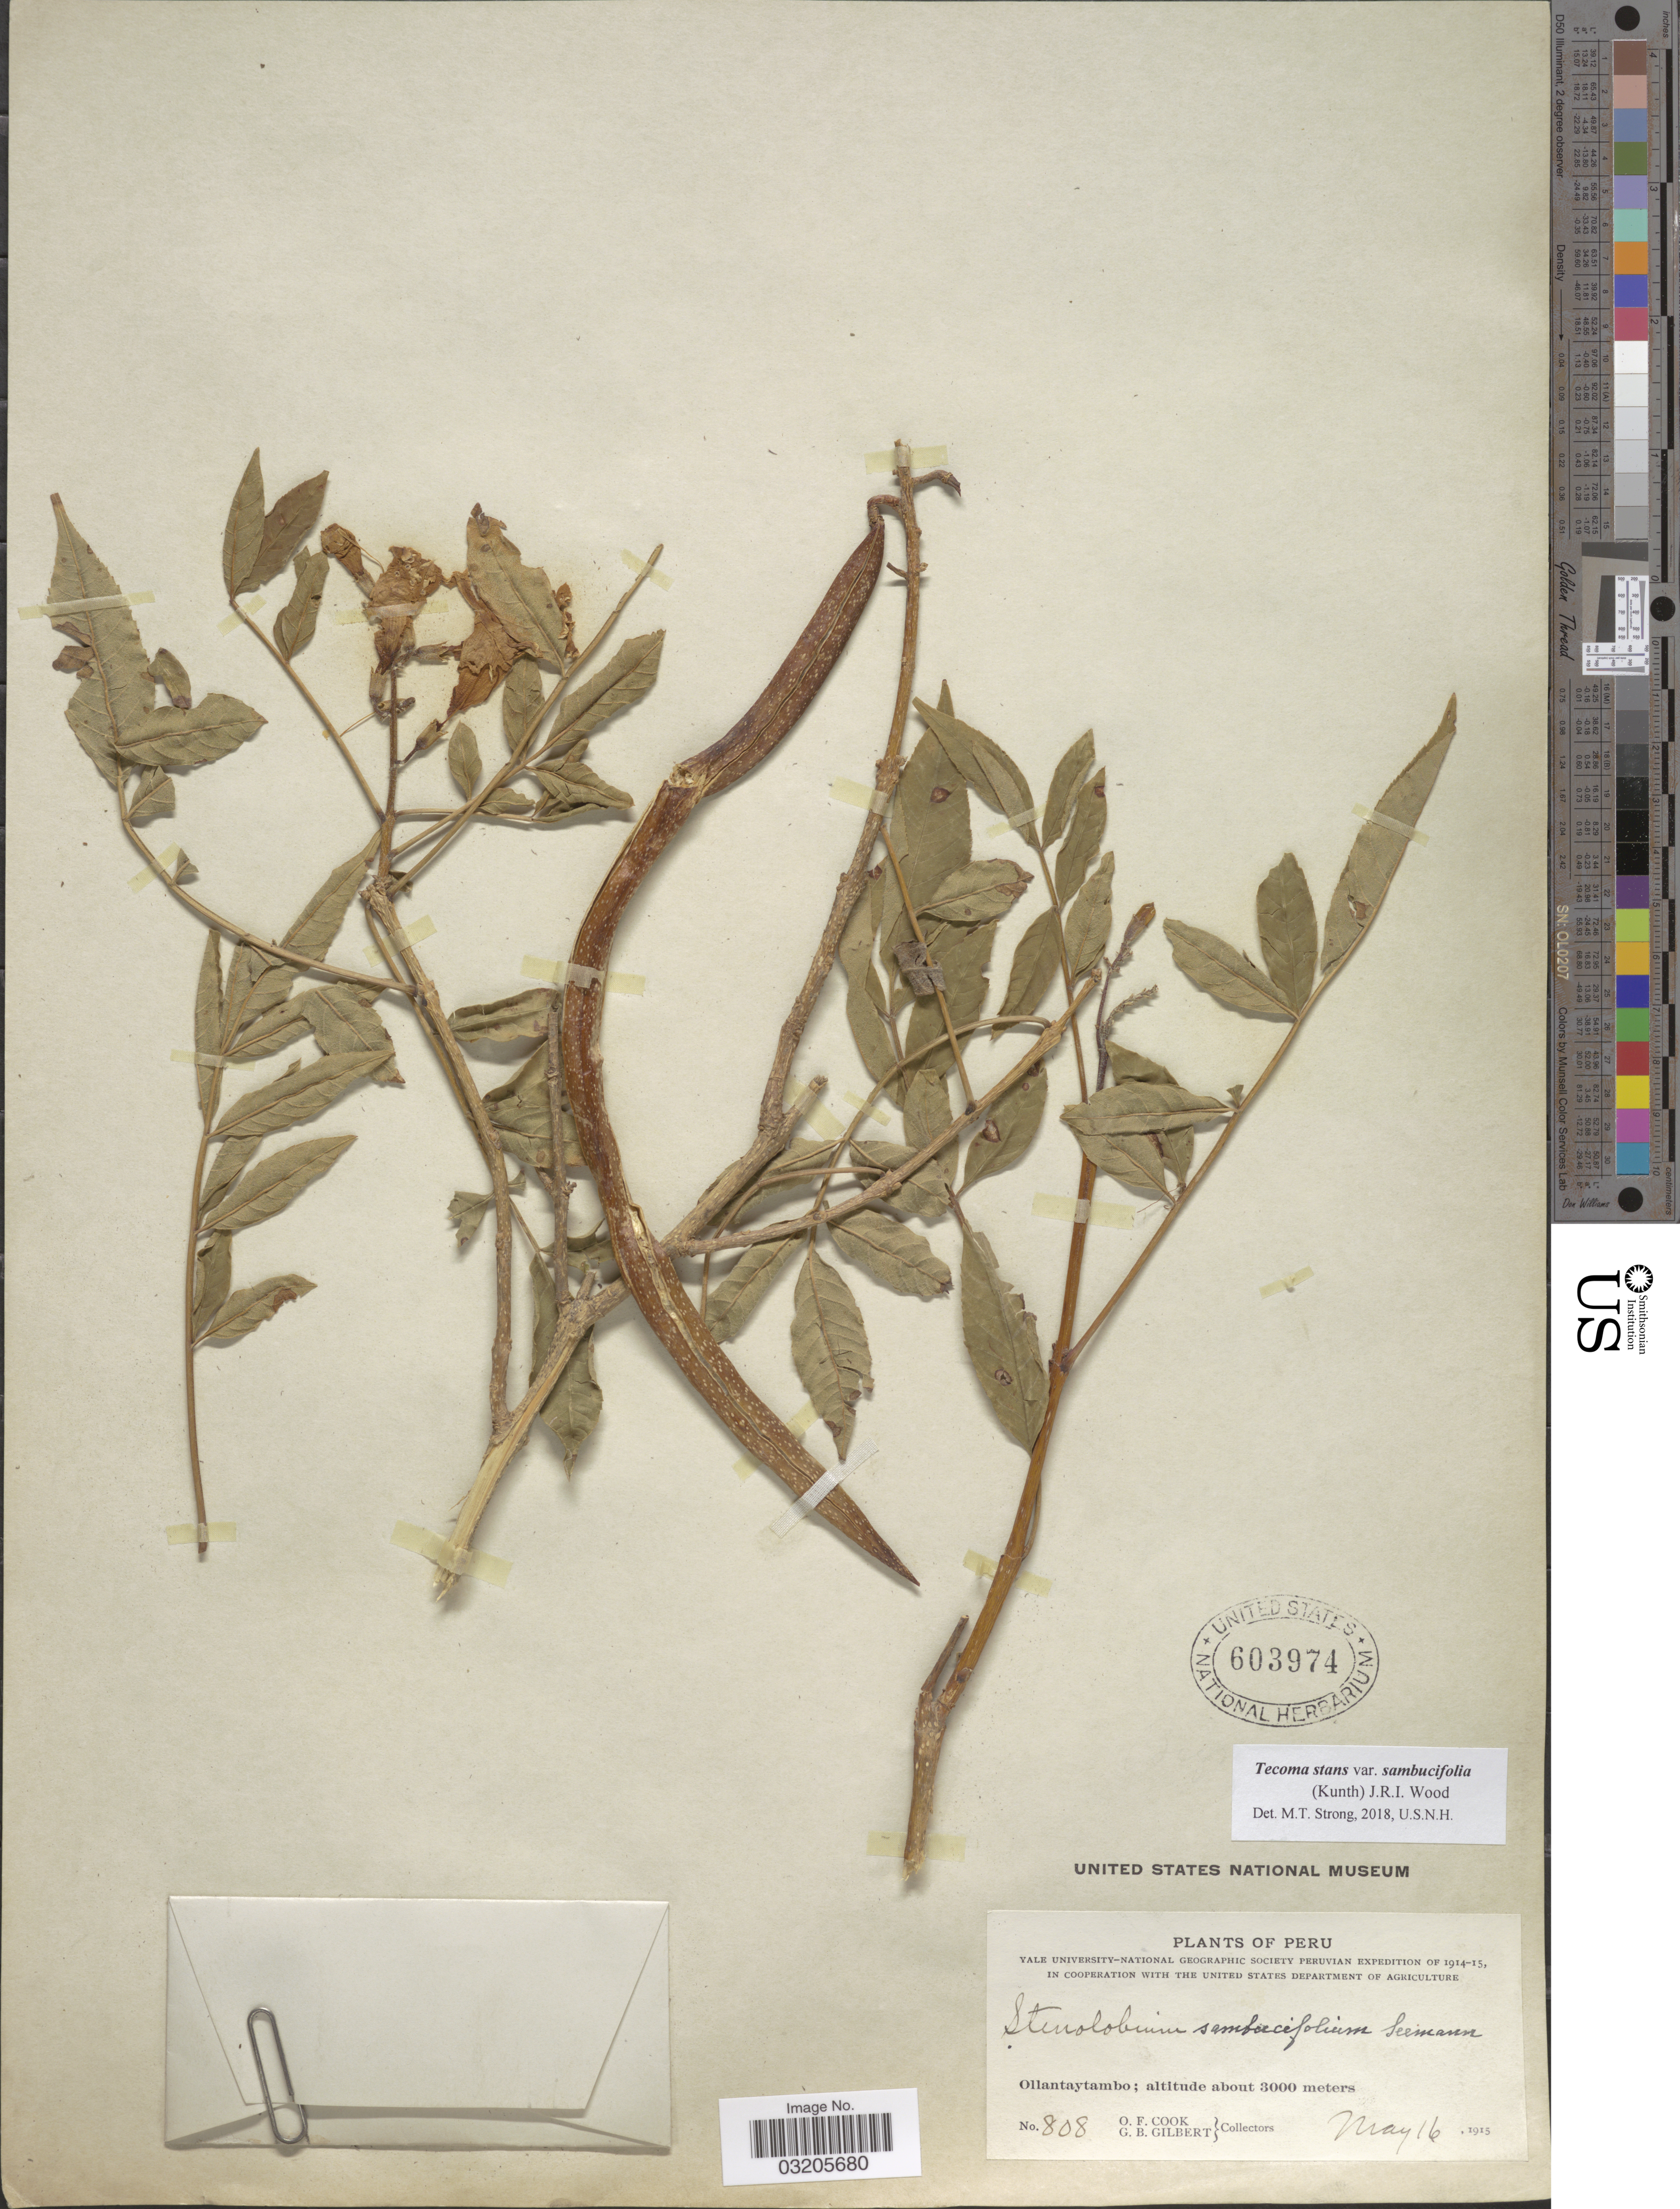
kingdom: Plantae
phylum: Tracheophyta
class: Magnoliopsida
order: Lamiales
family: Bignoniaceae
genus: Tecoma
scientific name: Tecoma stans var. sambucifolia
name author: (Kunth) J.R.I. Wood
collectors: O. F. Cook & G. B. Gilbert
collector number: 808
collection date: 1915-05-16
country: Venezuela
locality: Ollantaytambo.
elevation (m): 3000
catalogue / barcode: US 603974